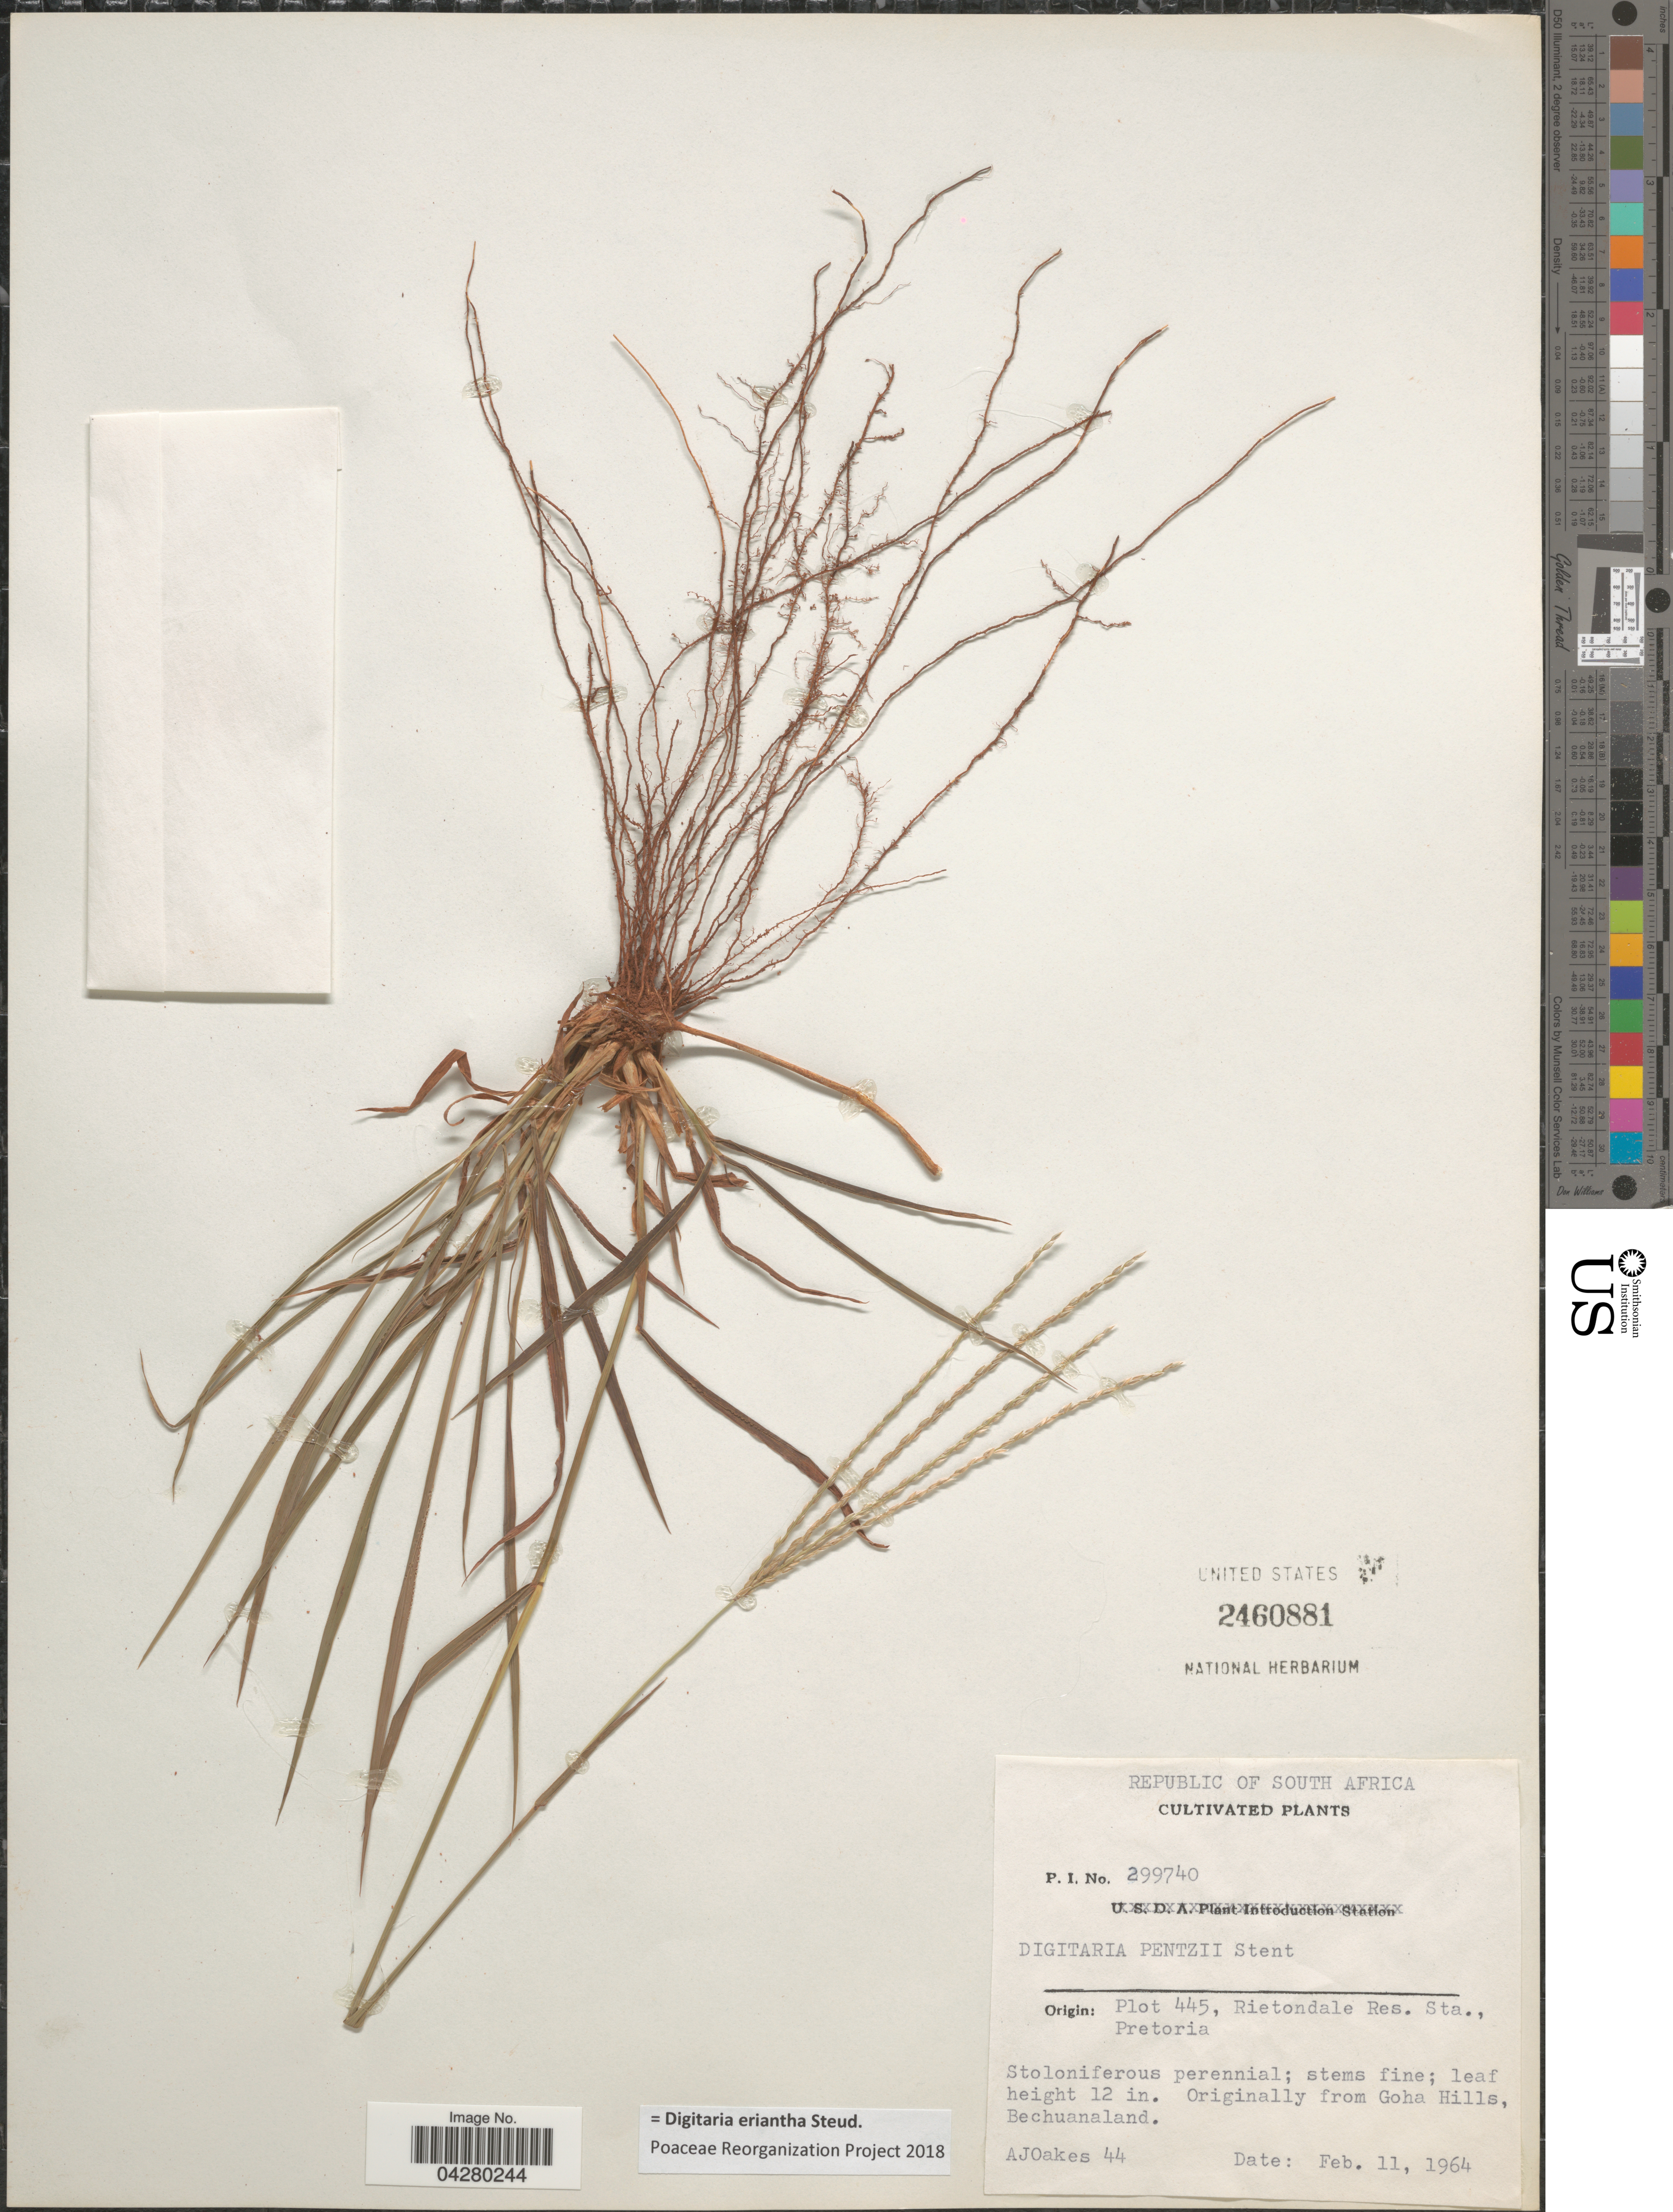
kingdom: Plantae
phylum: Tracheophyta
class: Liliopsida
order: Poales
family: Poaceae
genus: Digitaria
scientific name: Digitaria eriantha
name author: Steud.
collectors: A. Oakes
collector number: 44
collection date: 1964-02-11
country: South Africa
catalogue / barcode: US 2460881